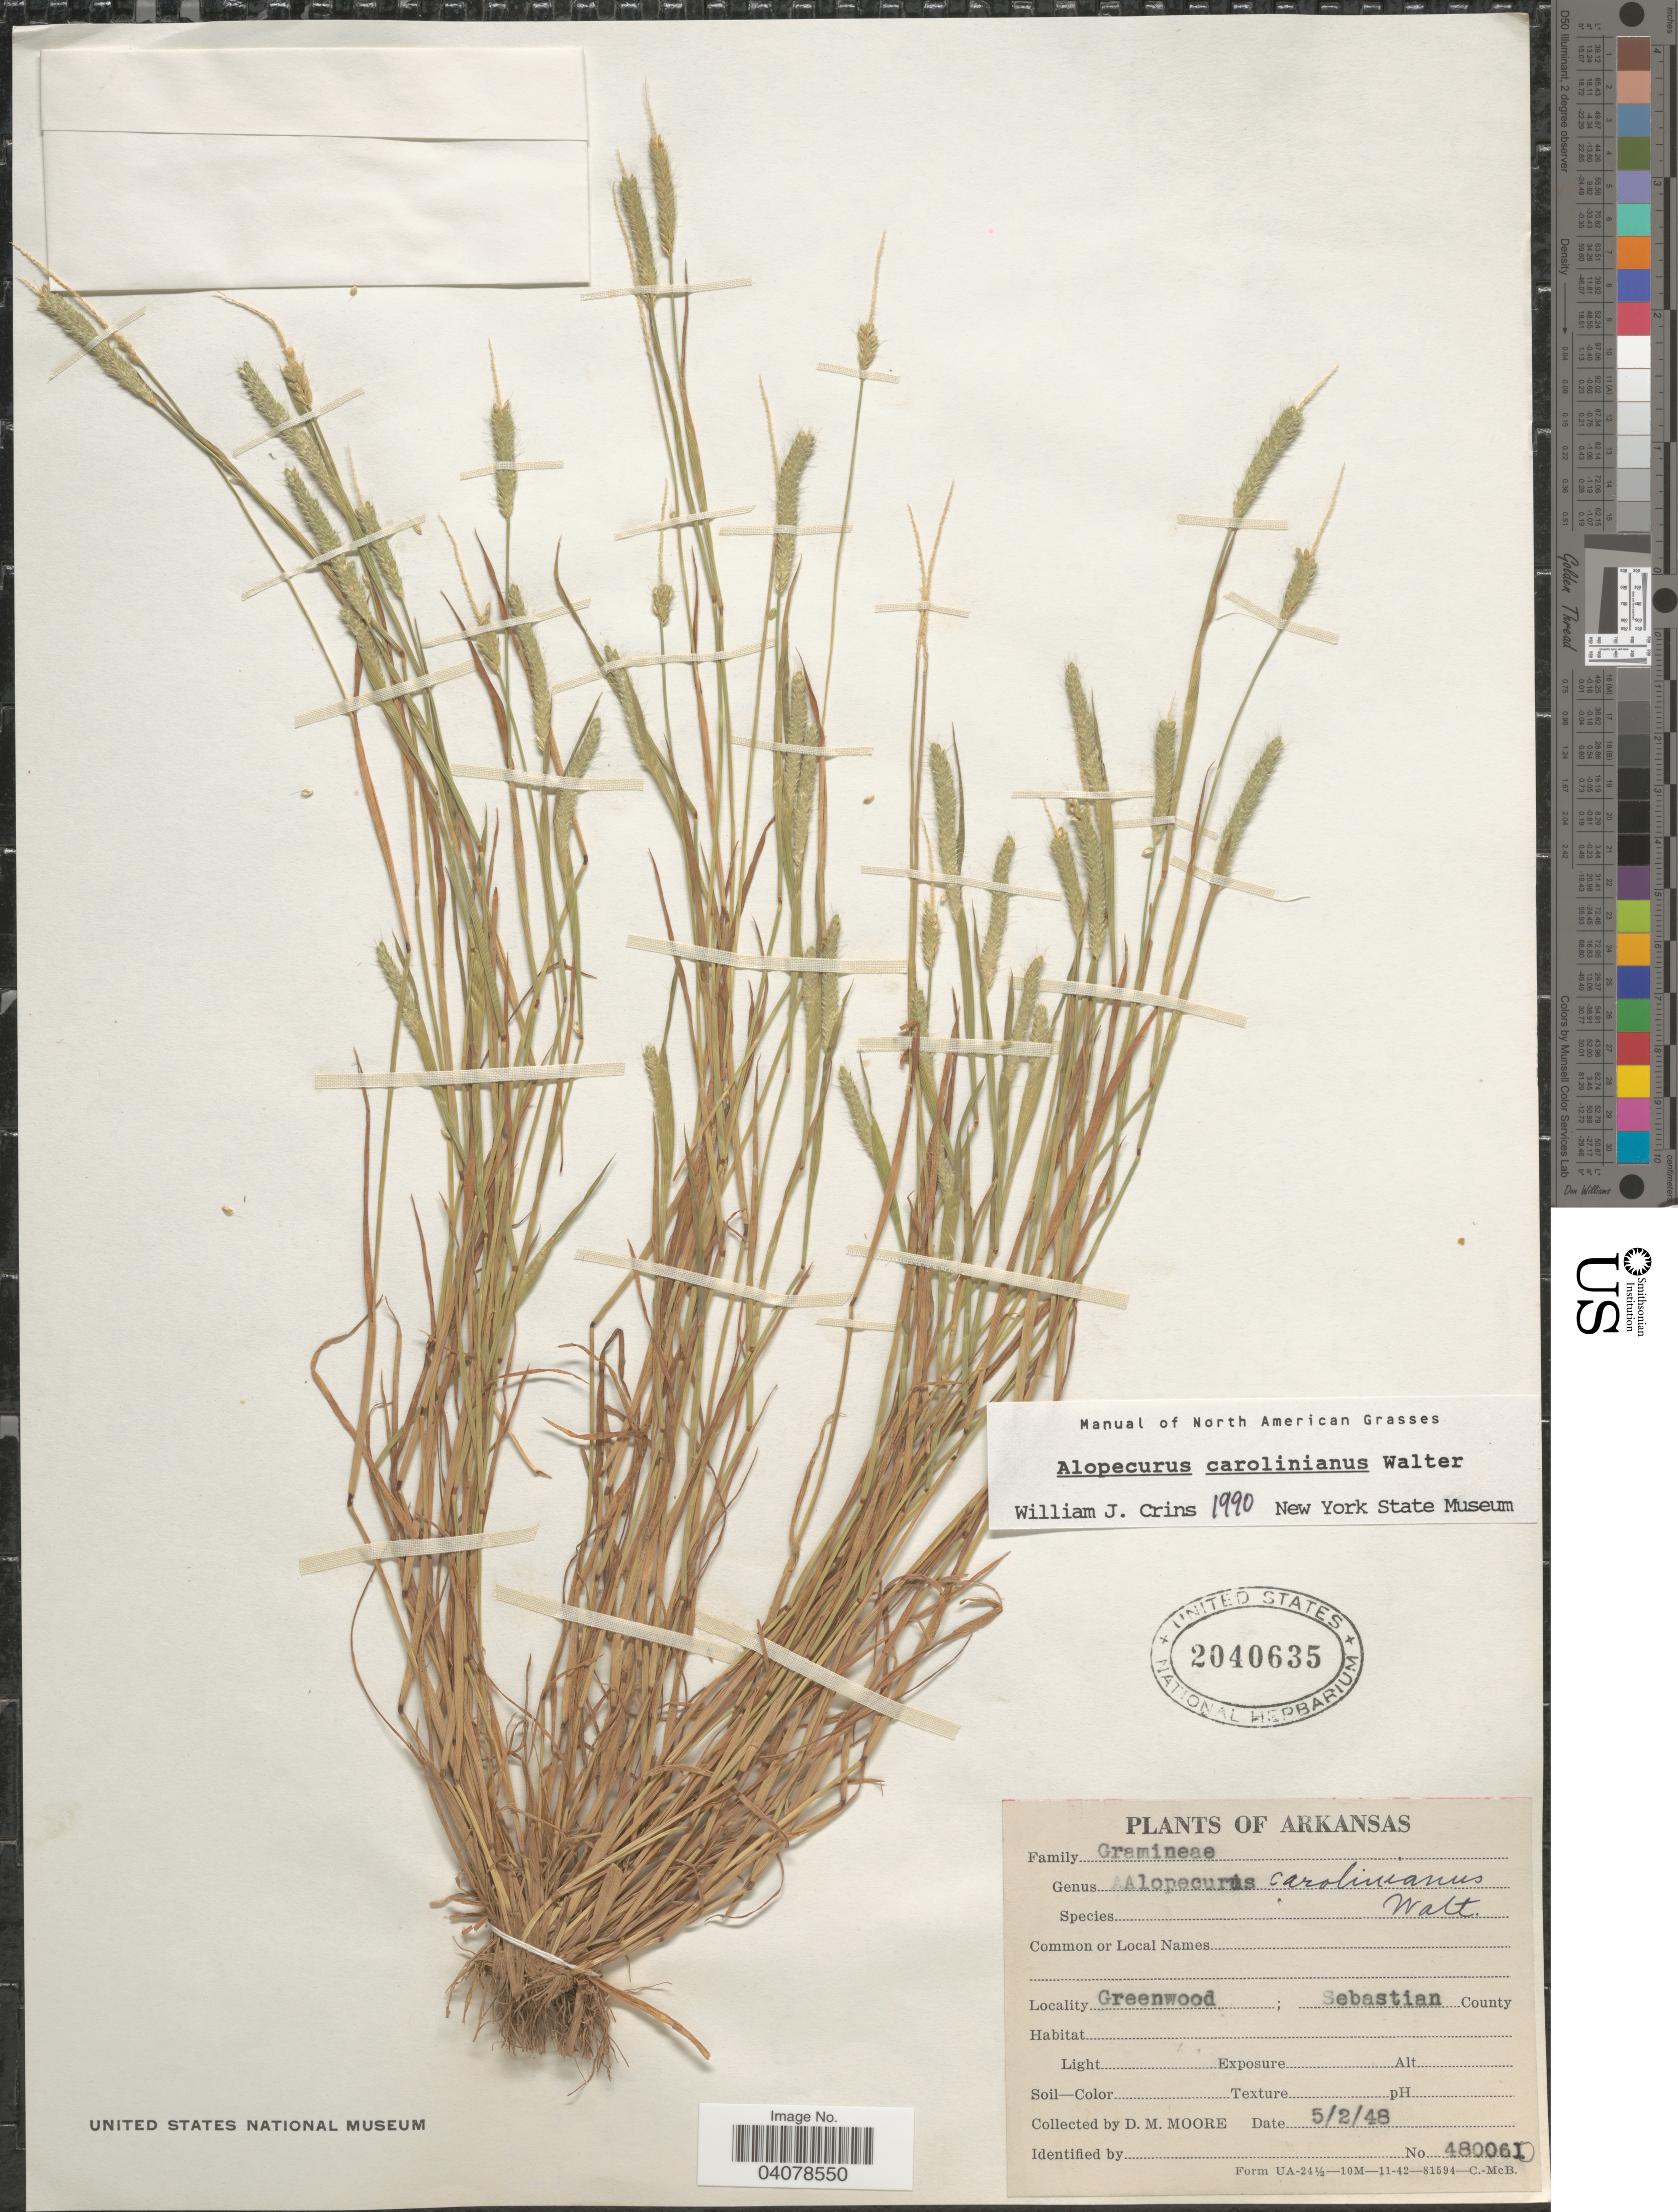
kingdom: Plantae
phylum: Tracheophyta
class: Liliopsida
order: Poales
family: Poaceae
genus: Alopecurus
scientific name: Alopecurus carolinianus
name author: Walter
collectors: D. Moore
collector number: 480061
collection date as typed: Transcribed d/m/y: 2/5/48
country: United States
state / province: Arkansas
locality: Greenwood; Sebastian County.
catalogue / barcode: US 2040635